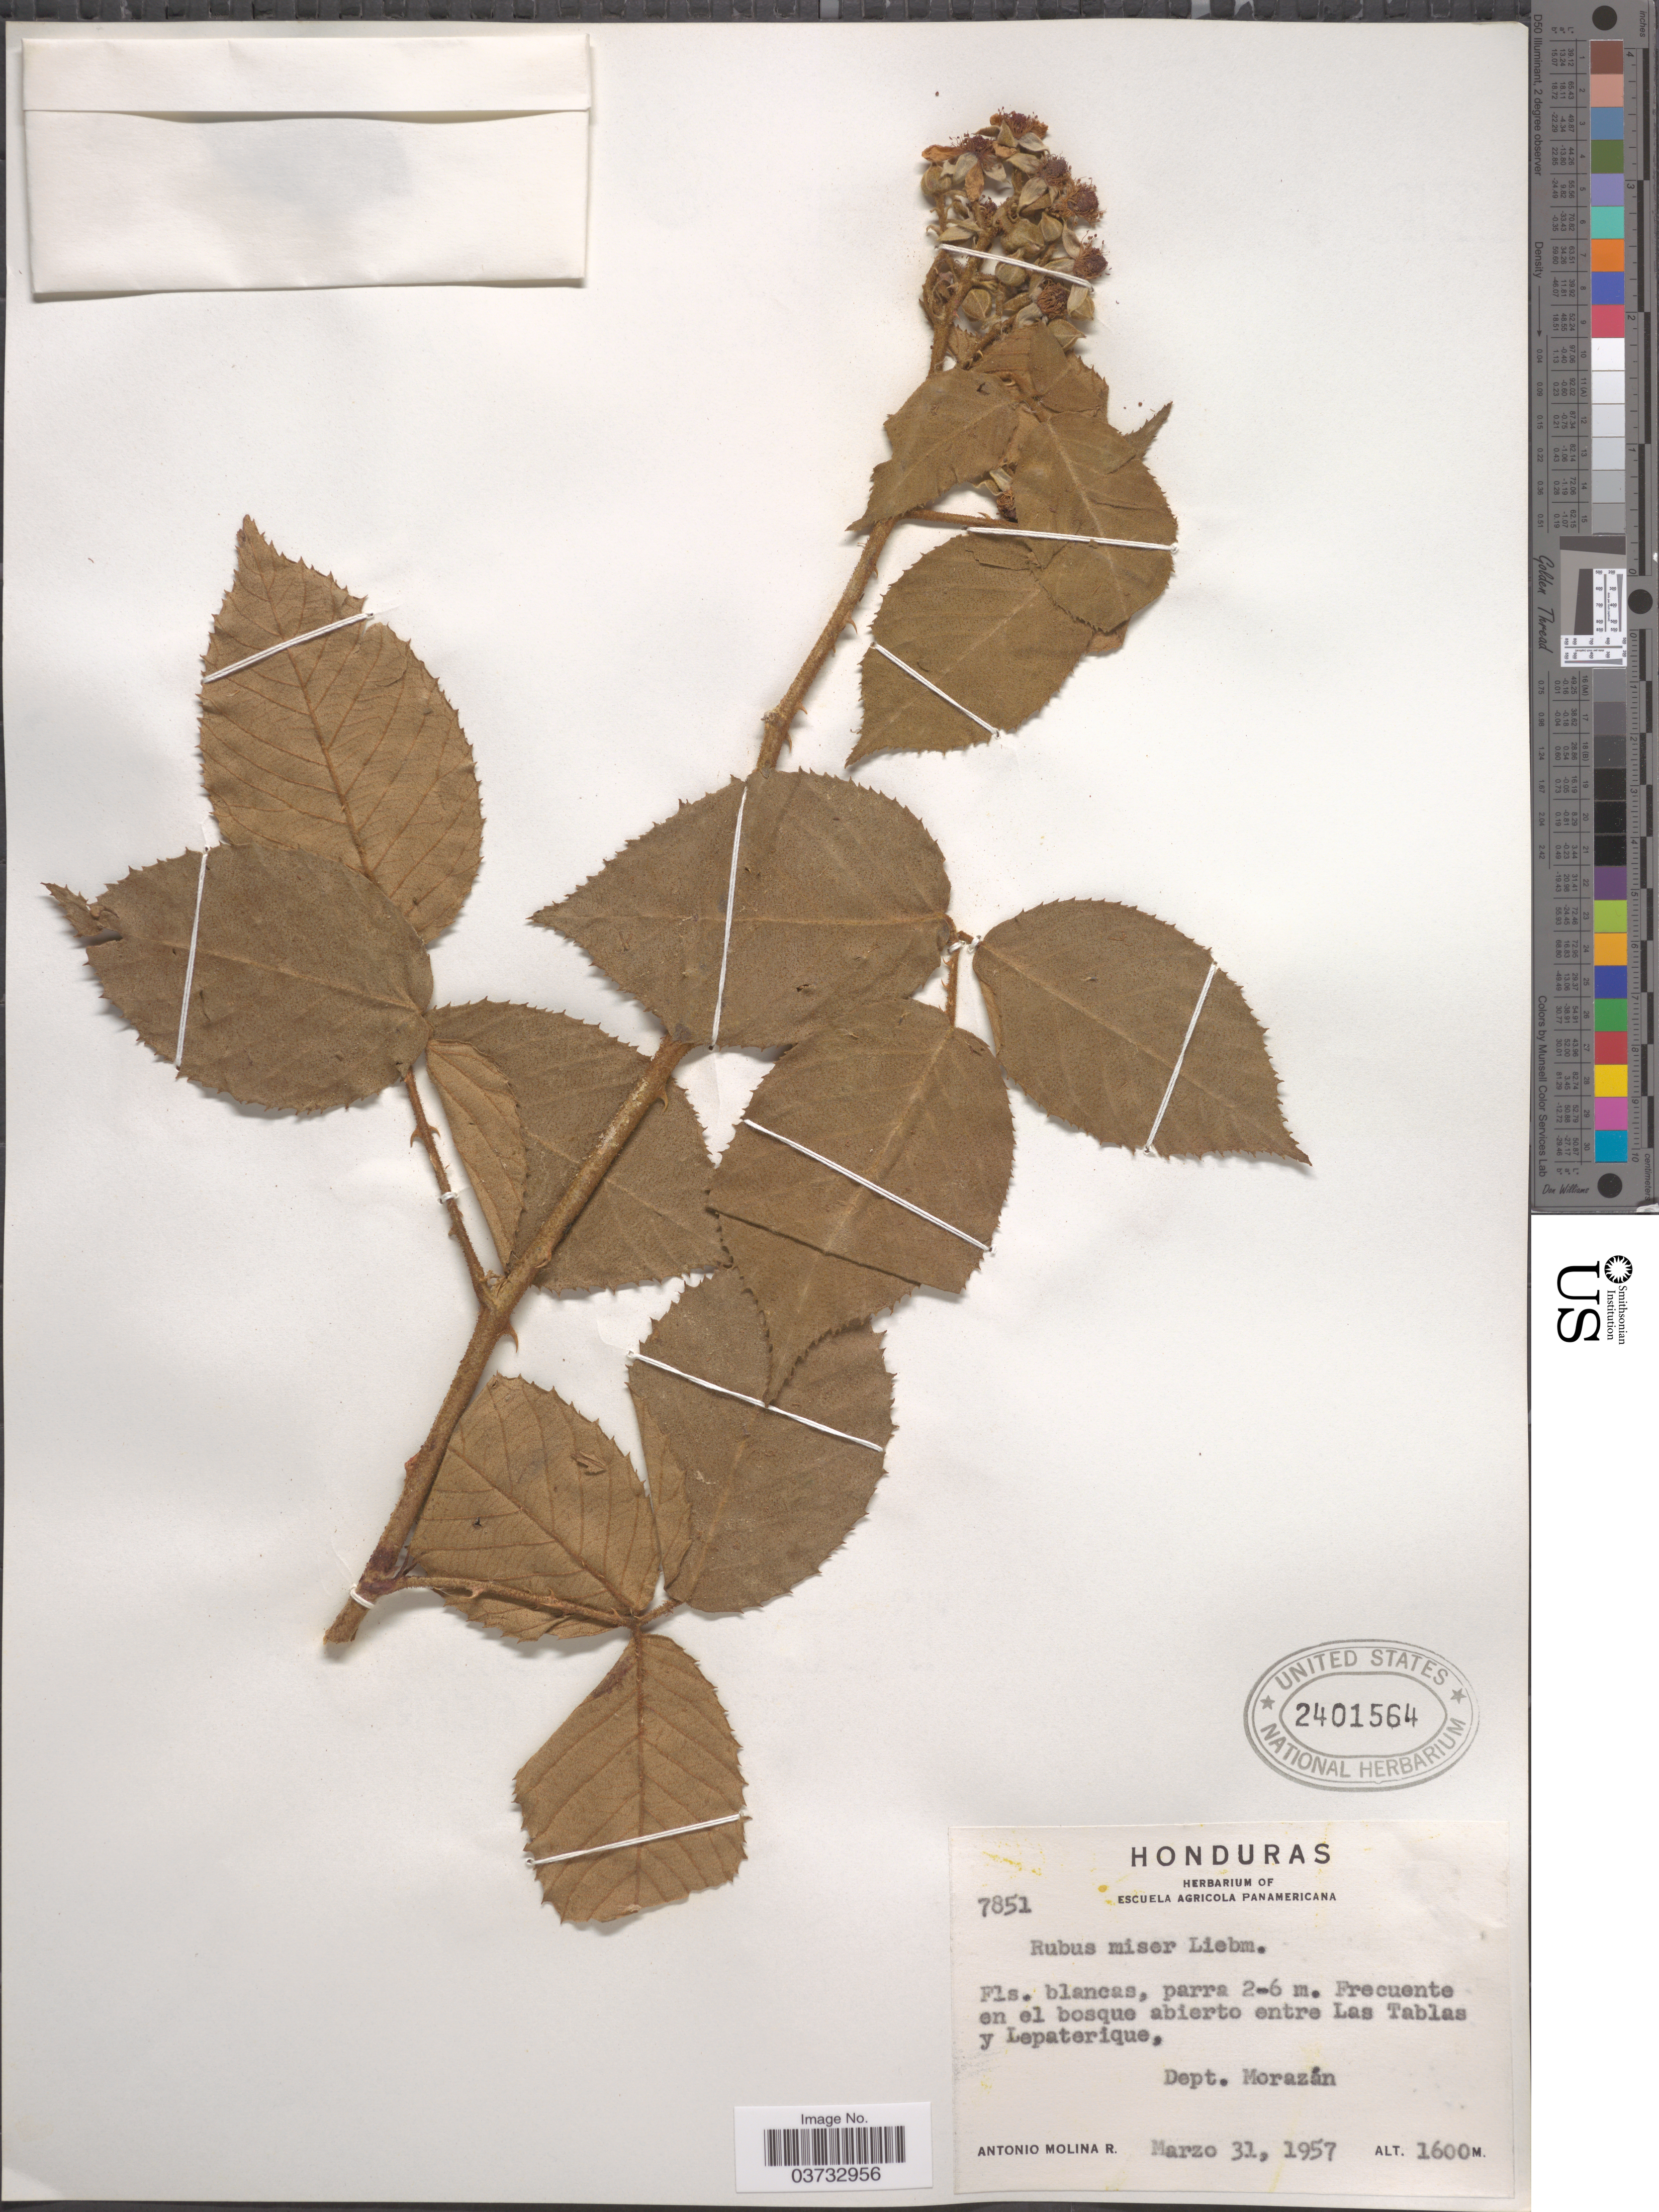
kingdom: Plantae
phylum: Tracheophyta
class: Magnoliopsida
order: Rosales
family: Rosaceae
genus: Rubus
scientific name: Rubus miser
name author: Liebm.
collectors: A. Molina R.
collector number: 7851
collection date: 1957-03-31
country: Honduras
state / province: Fco. Morazán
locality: Frecuente en el bosque abierto entre Las Tablas y Lepaterique, Dept. Morazán.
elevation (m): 1600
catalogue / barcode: US 2401564